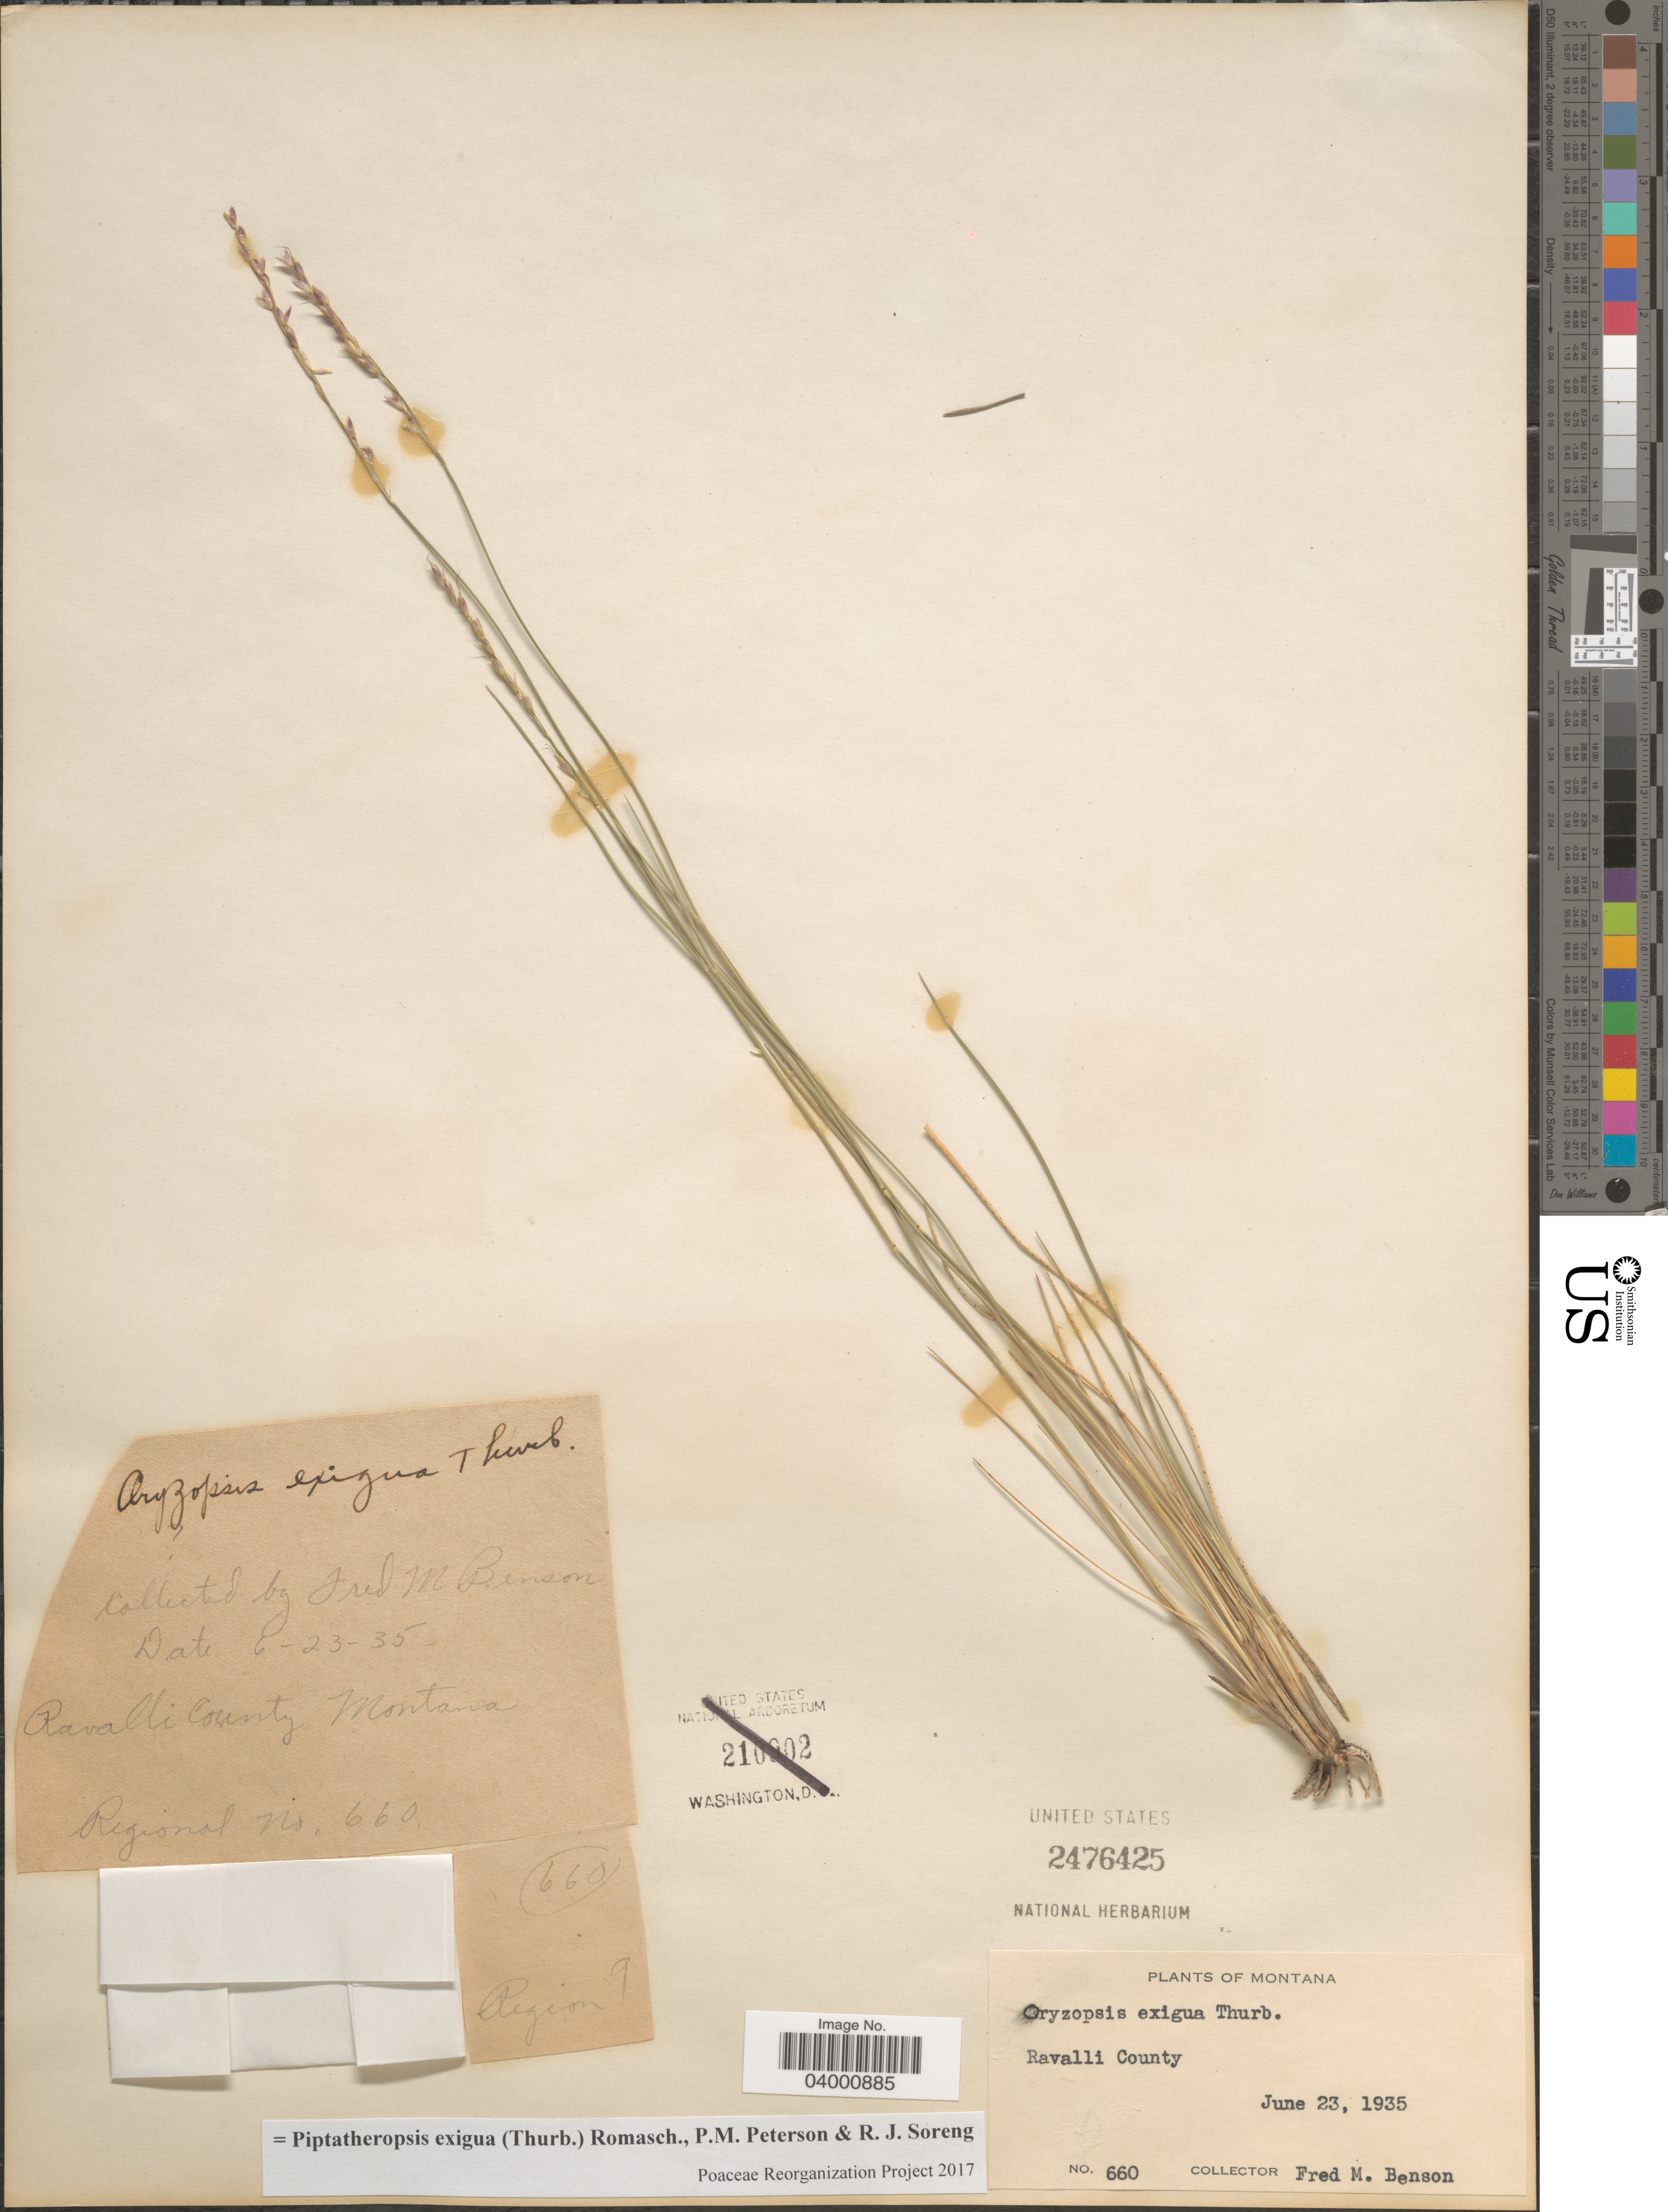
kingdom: Plantae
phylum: Tracheophyta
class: Liliopsida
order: Poales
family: Poaceae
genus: Piptatheropsis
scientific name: Piptatheropsis exigua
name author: (Thurb.) Romasch. et al.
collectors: F. Benson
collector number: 660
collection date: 1935-06-23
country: United States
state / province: Montana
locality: Ravalli County. Region 9.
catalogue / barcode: US 2476425